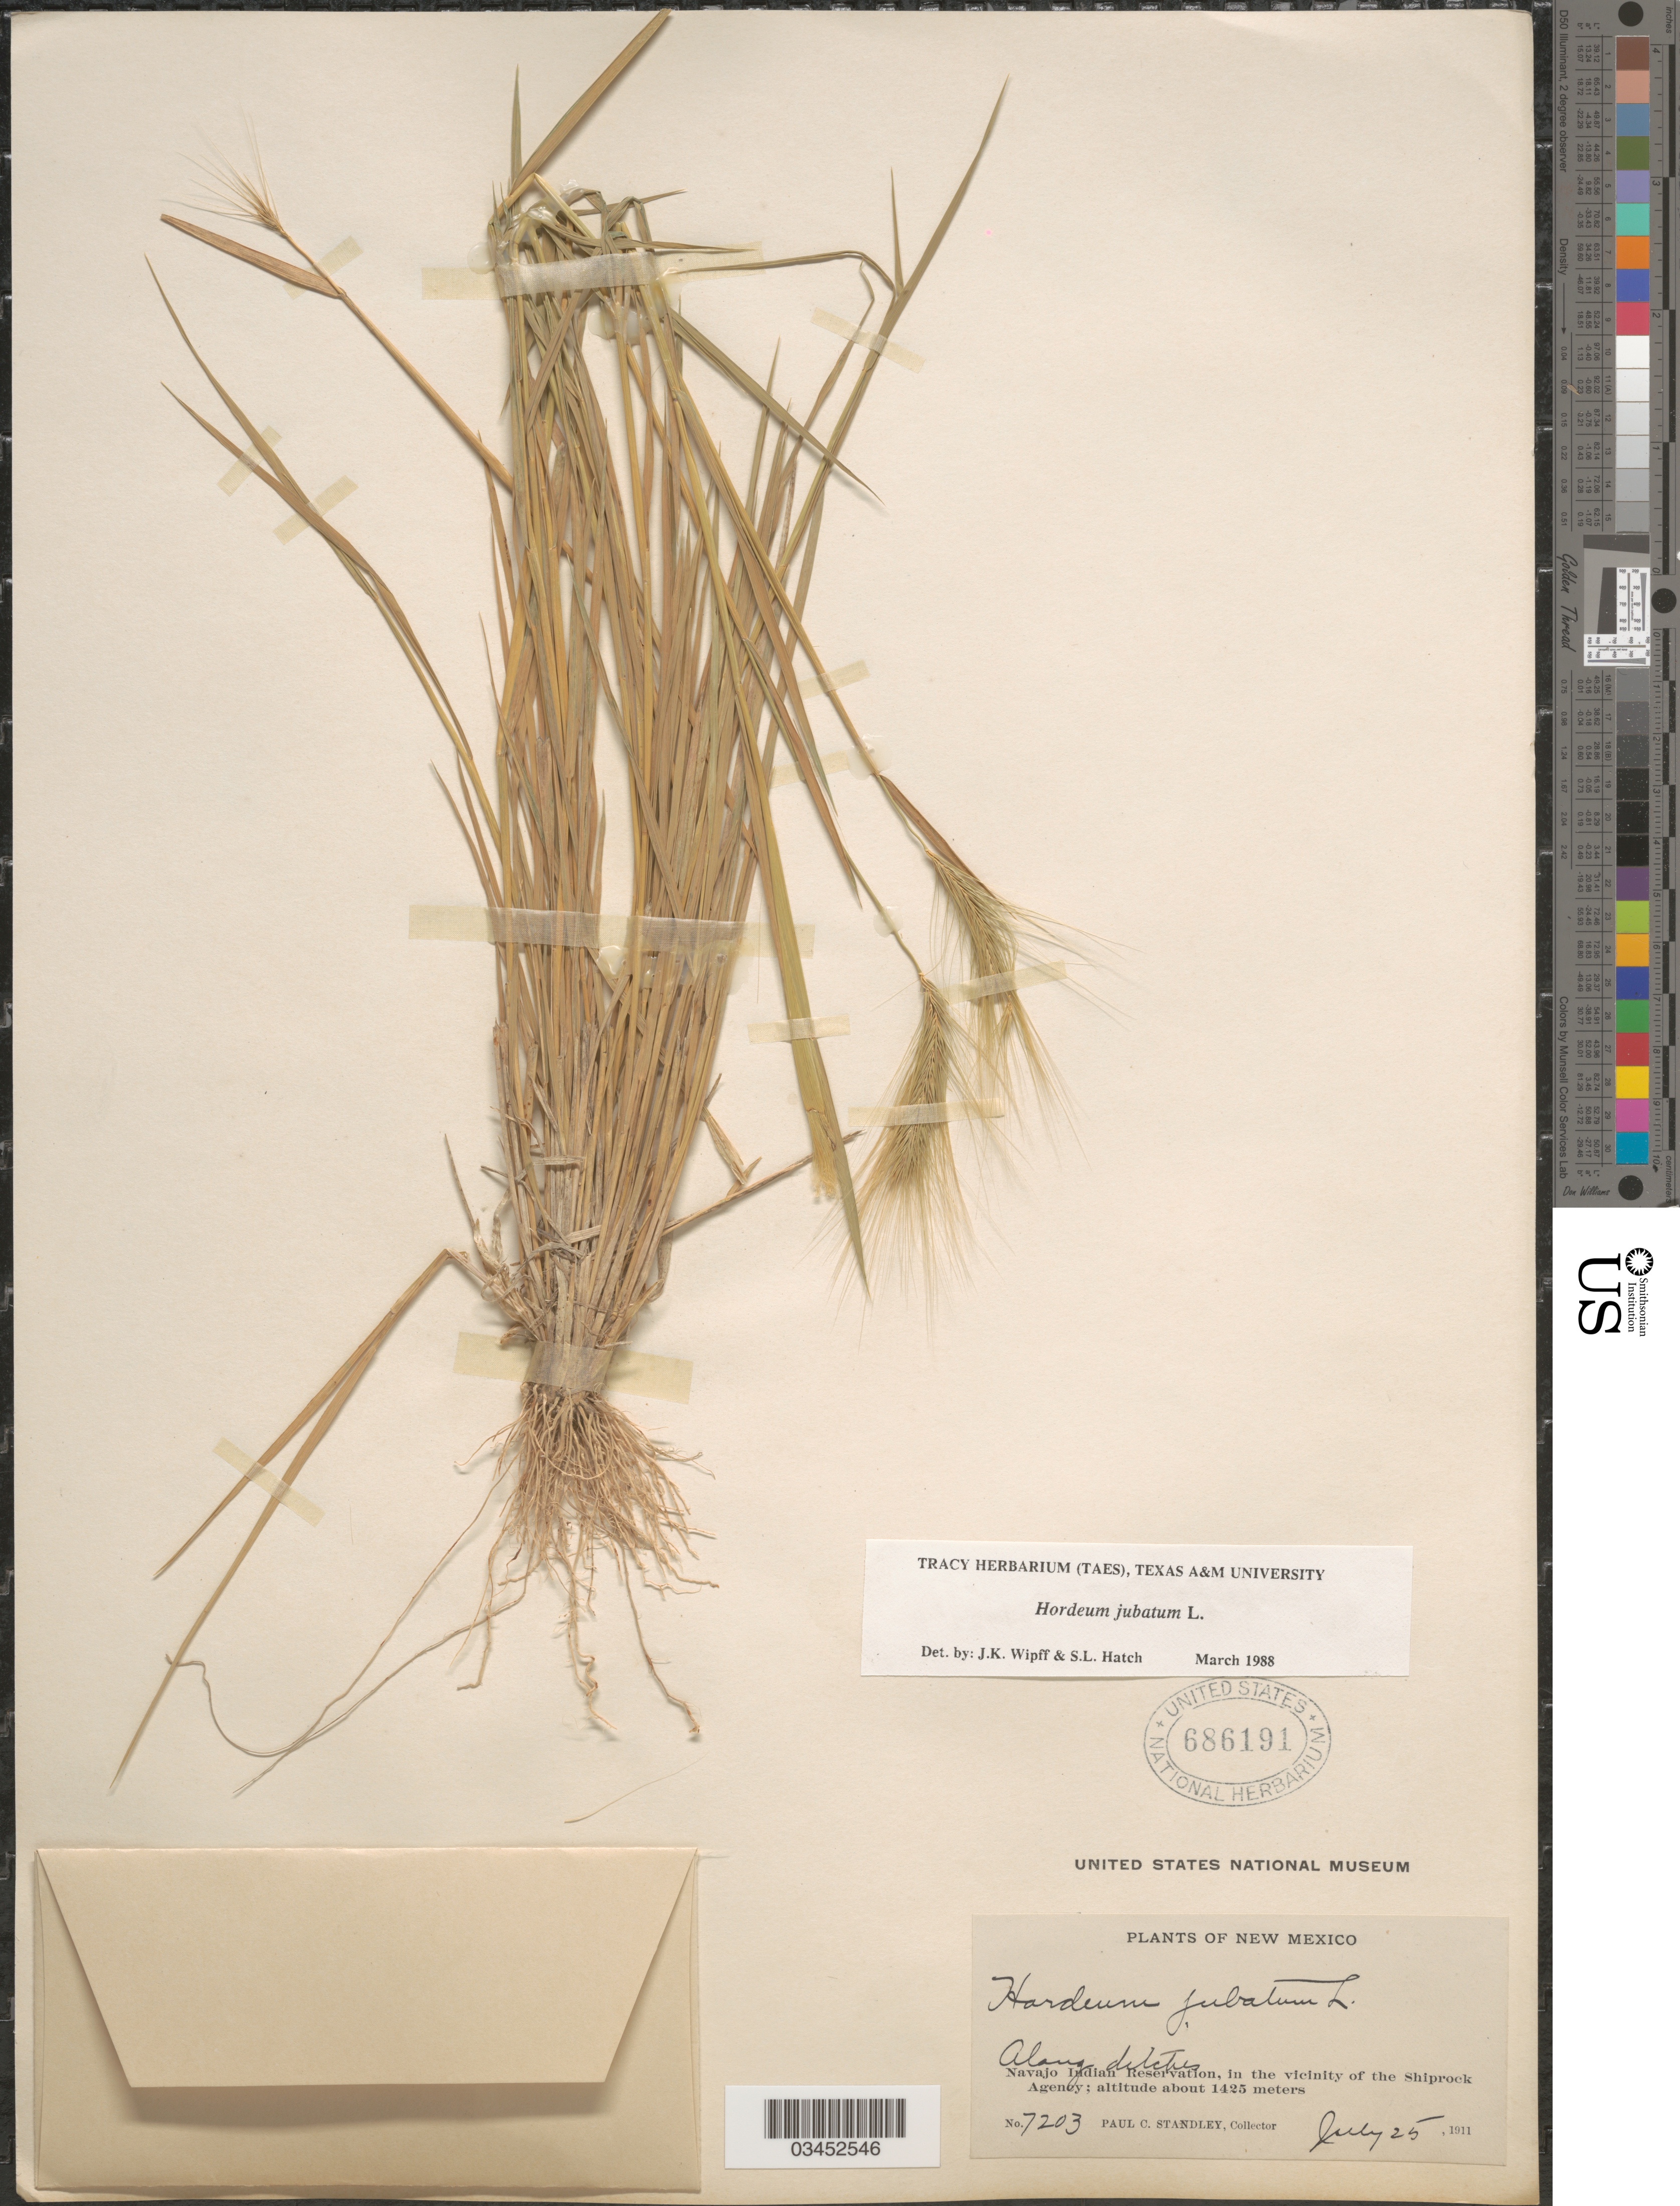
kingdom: Plantae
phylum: Tracheophyta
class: Liliopsida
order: Poales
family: Poaceae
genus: Hordeum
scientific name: Hordeum jubatum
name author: L.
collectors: P. C. Standley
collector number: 7203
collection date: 1911-07-25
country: United States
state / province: New Mexico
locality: Along ditches. Navajo Indian Reservation, in the vicinity of the Shiprock Agency.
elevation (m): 1425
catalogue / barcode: US 686191